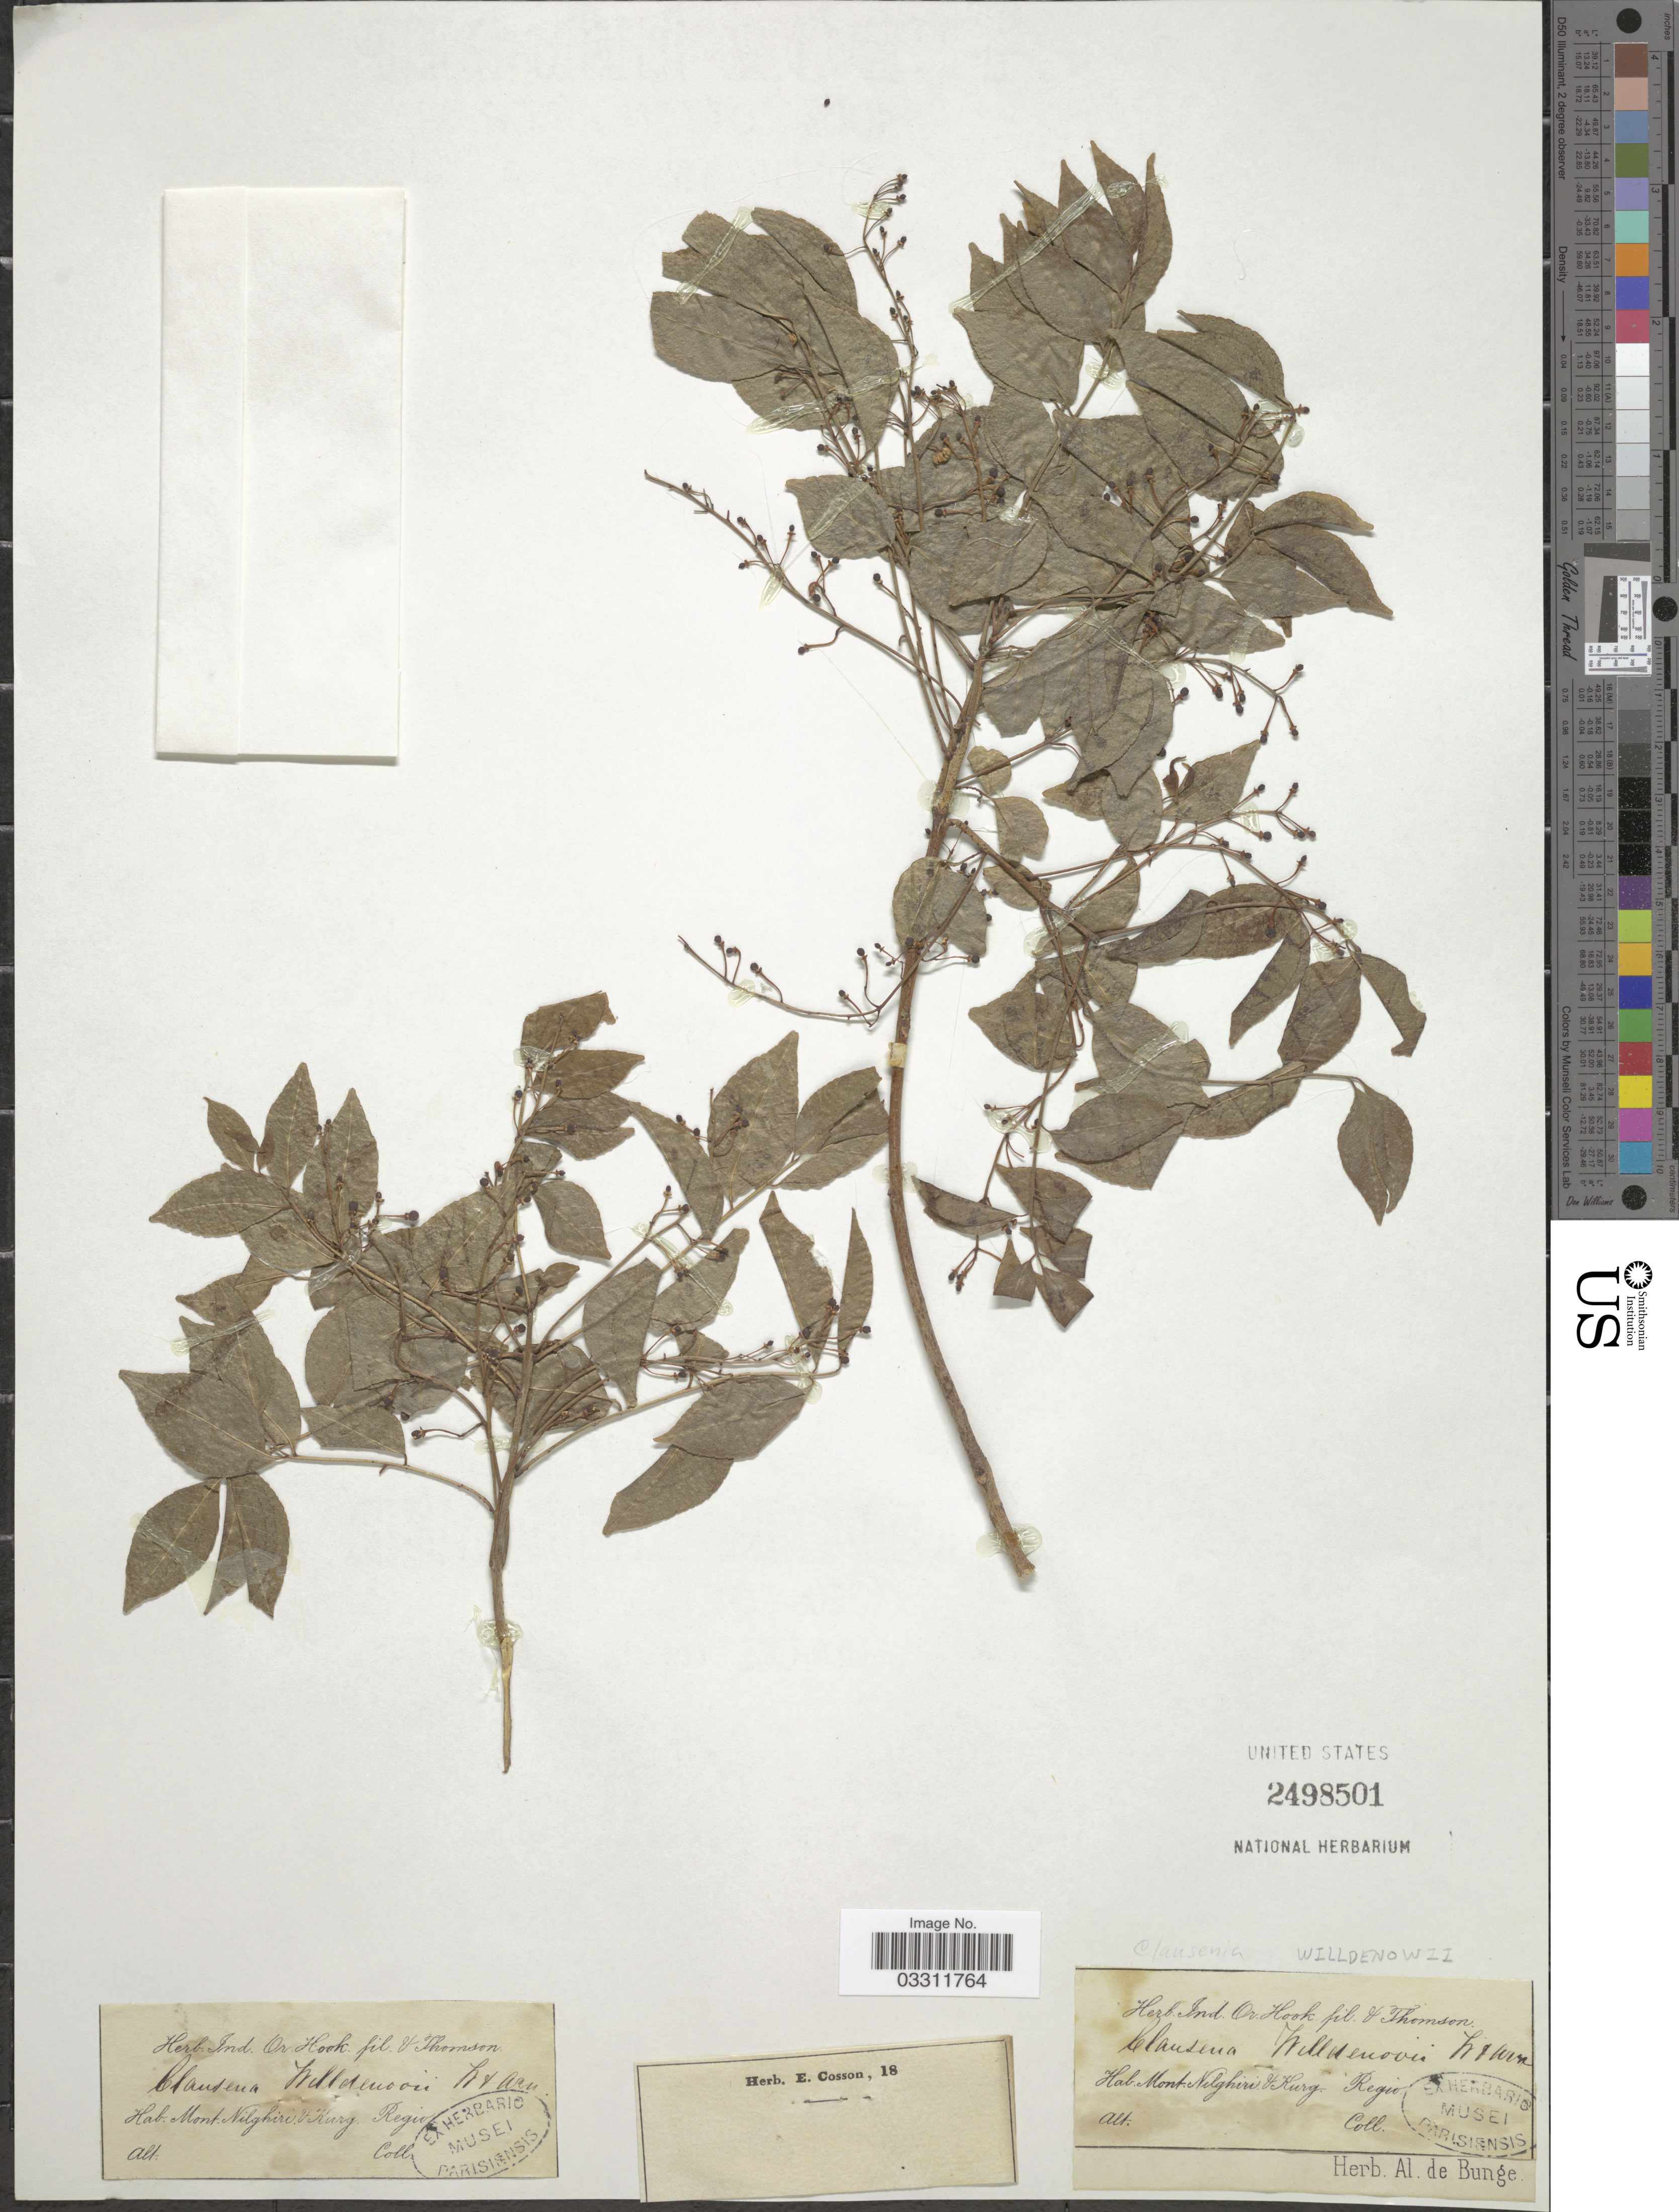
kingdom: Plantae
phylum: Tracheophyta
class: Magnoliopsida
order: Sapindales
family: Rutaceae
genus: Clausena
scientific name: Clausena willdenowii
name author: Wight & Arn.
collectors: ex herb. Bunge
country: India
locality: Mont. Nilghiri & Kurg.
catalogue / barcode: US 2498501